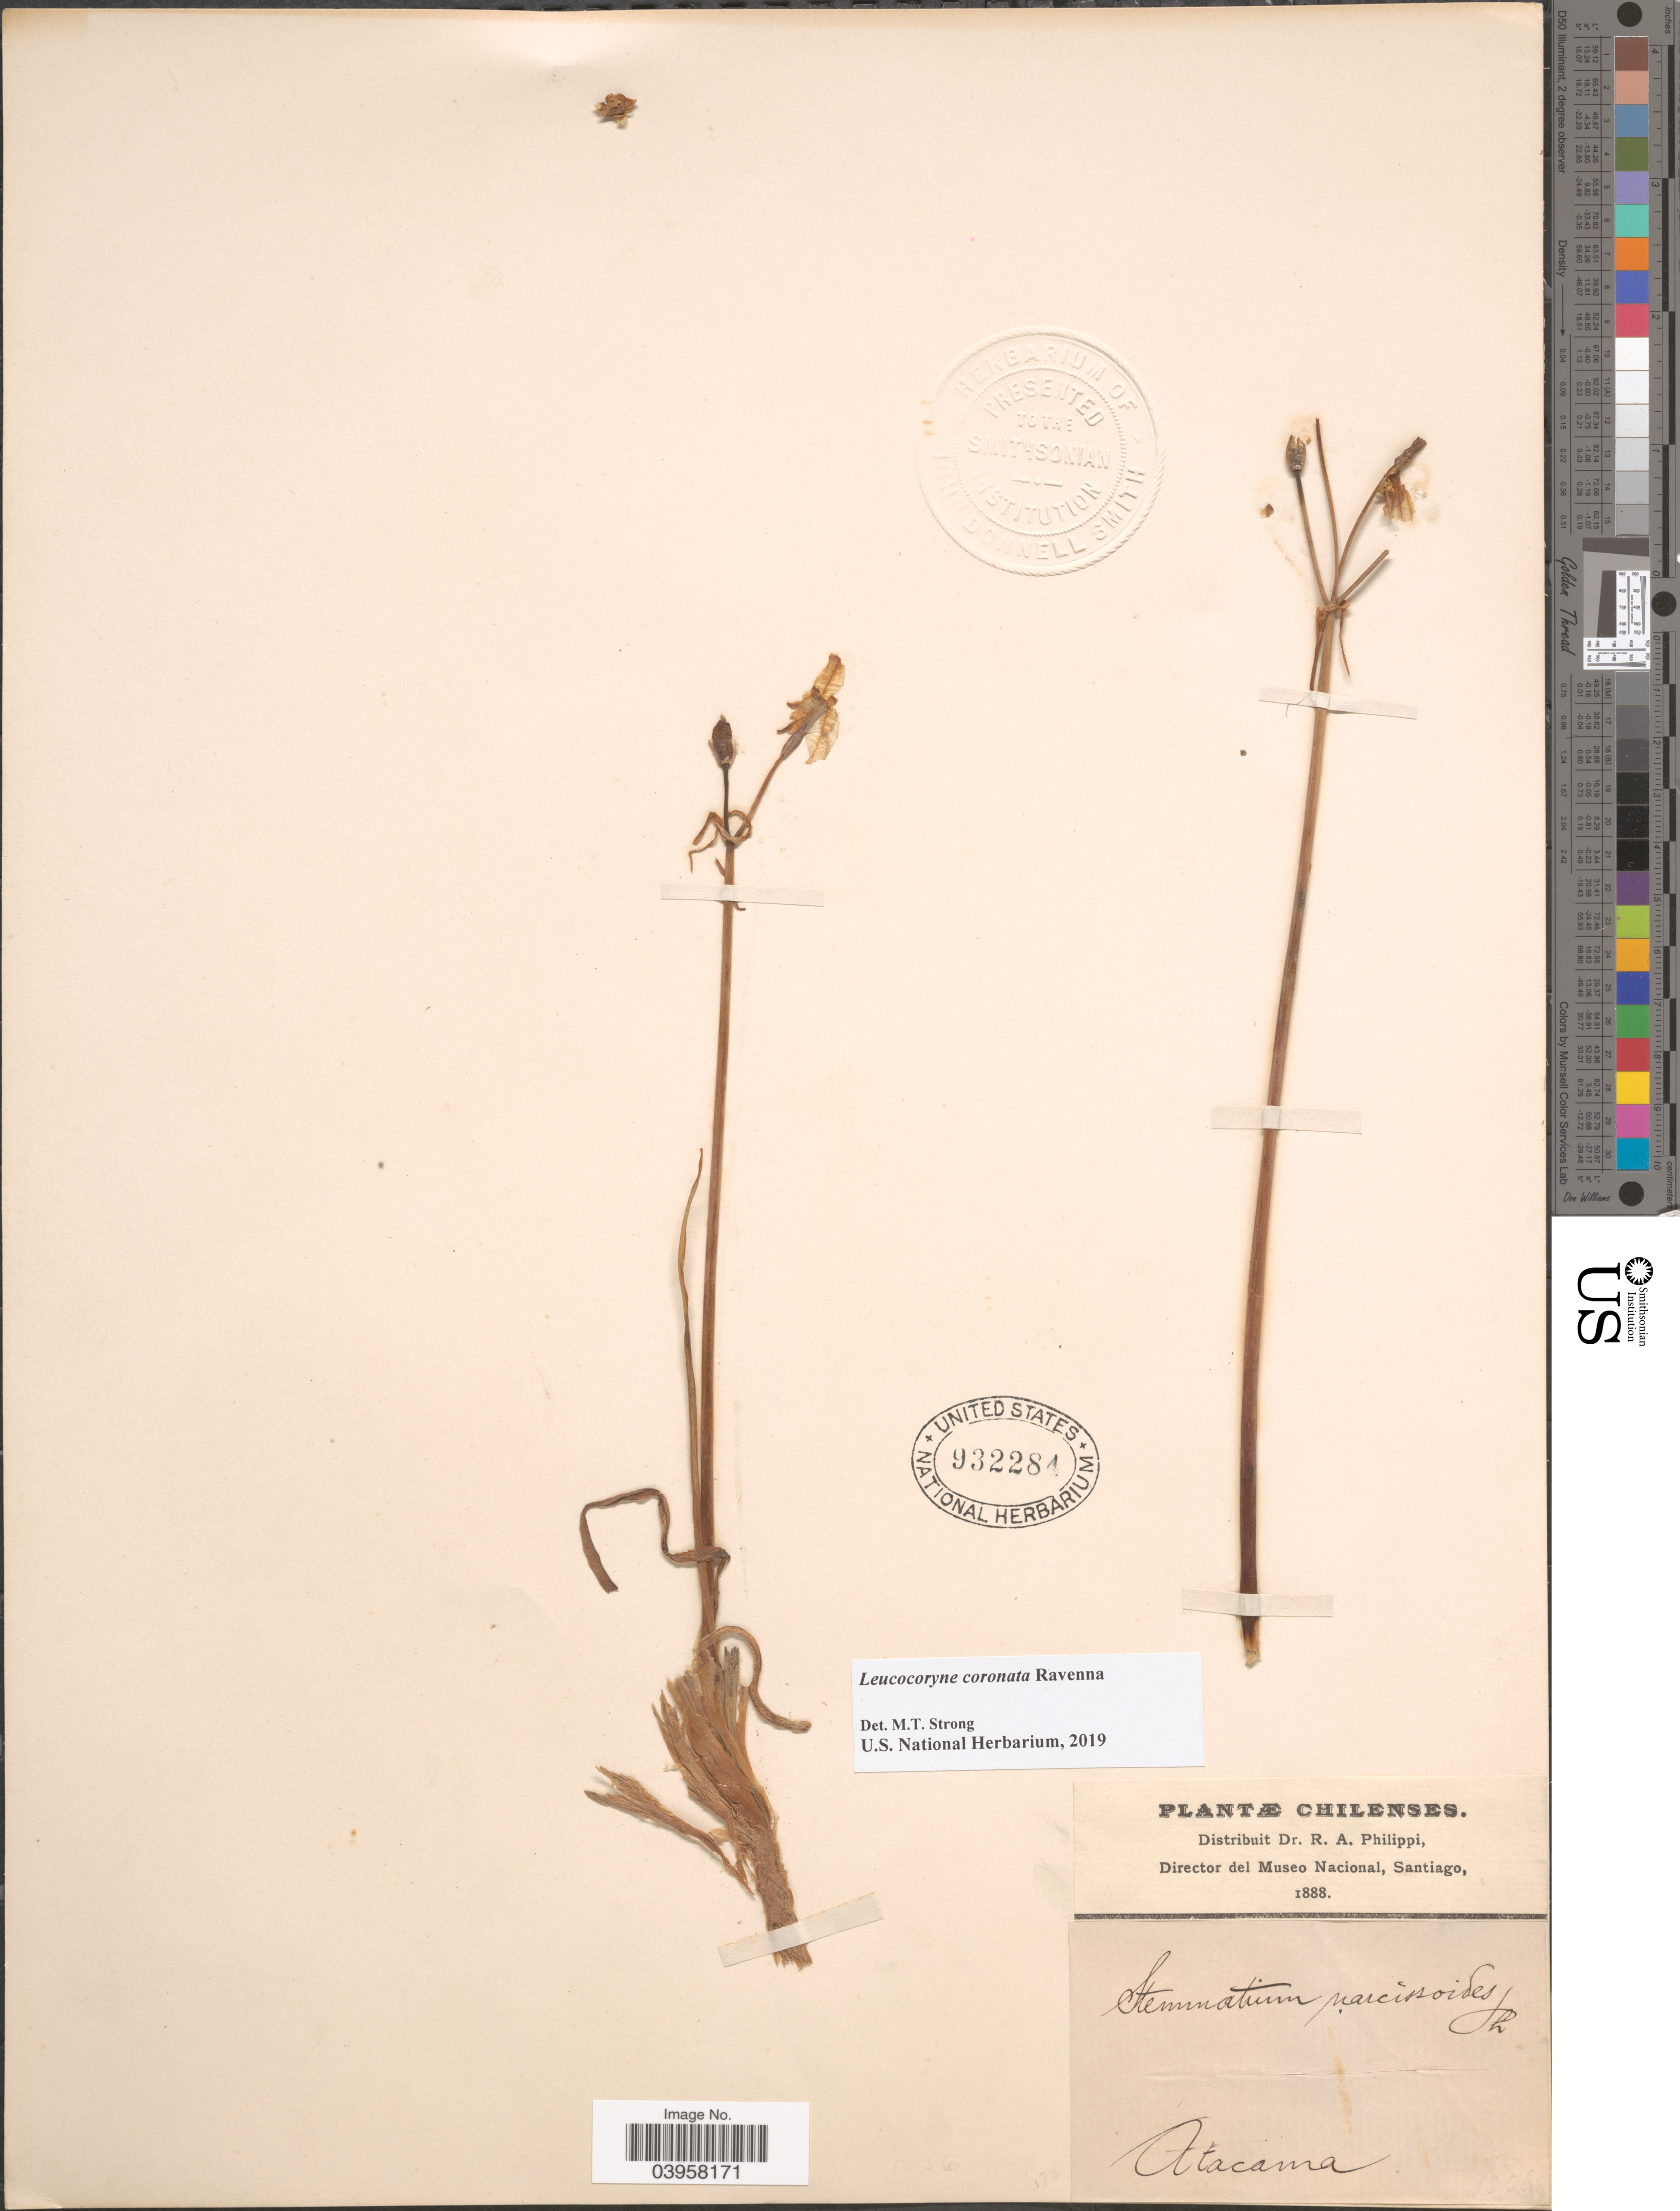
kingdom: Plantae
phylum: Tracheophyta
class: Liliopsida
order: Asparagales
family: Amaryllidaceae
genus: Leucocoryne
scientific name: Leucocoryne coronata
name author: Ravenna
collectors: ex. herb. R.A. Philippi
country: Chile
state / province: Atacama (III)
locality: Atacama.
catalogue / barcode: US 932284